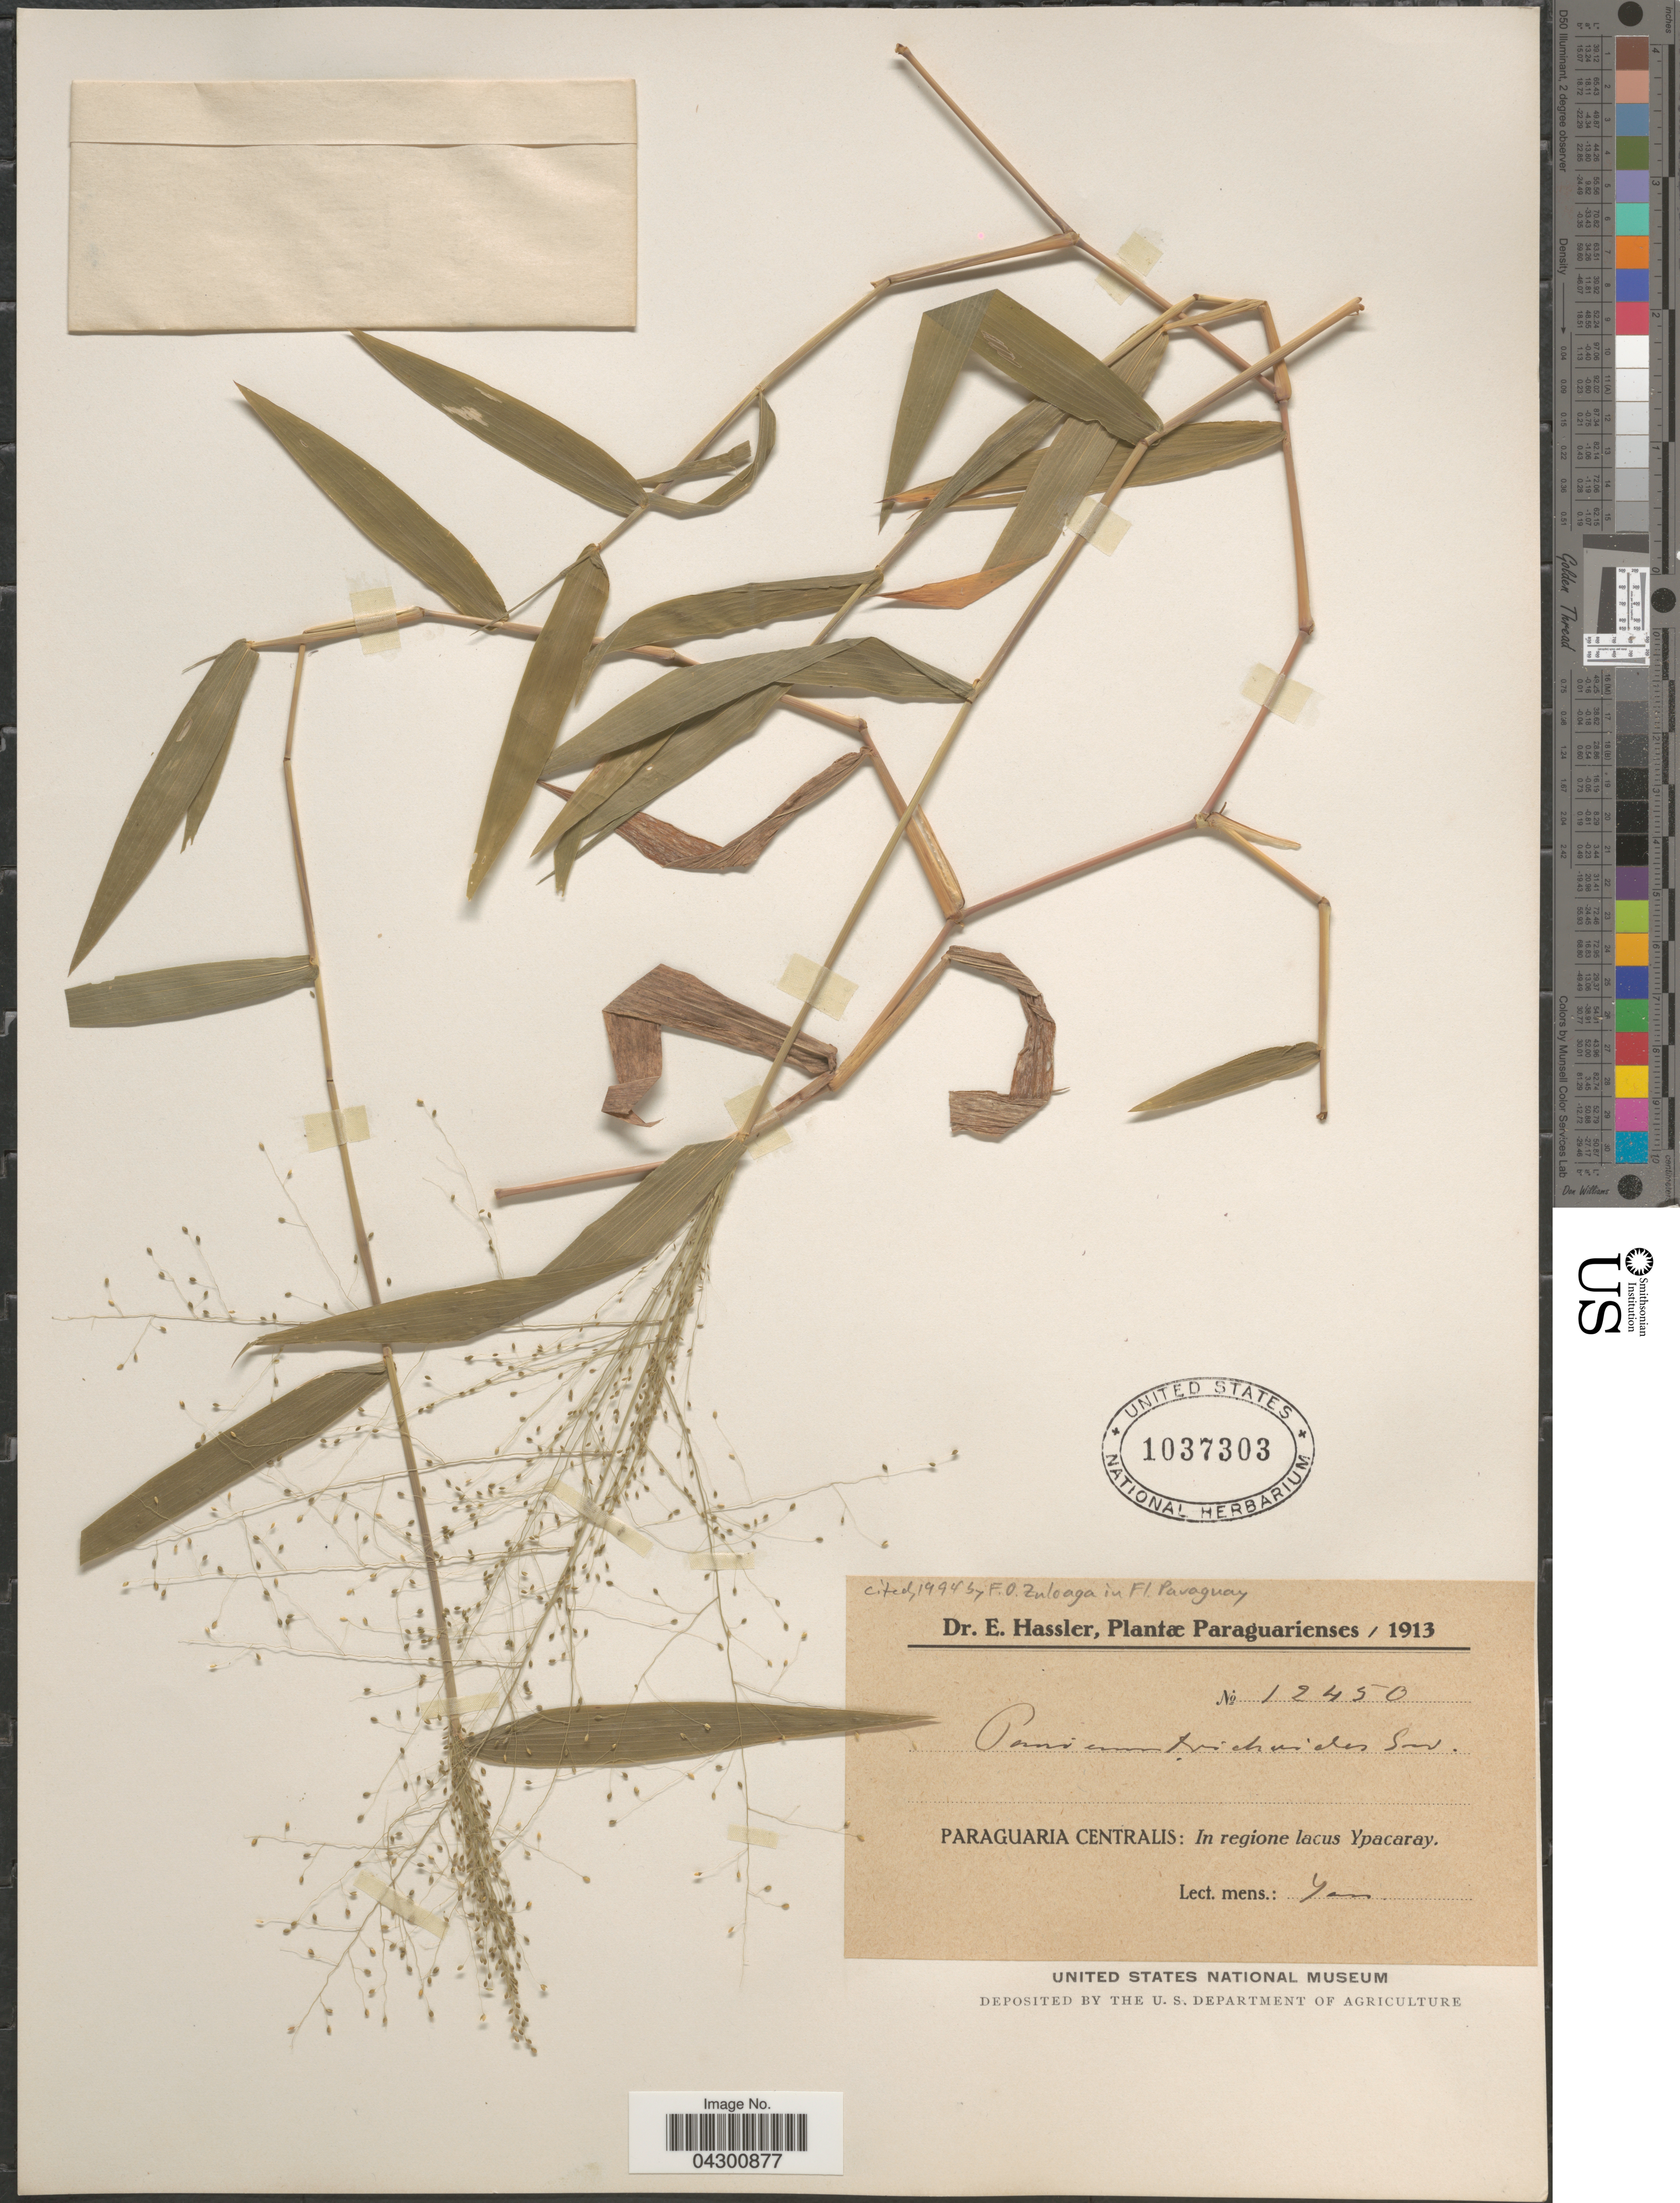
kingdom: Plantae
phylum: Tracheophyta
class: Liliopsida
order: Poales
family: Poaceae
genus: Panicum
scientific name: Panicum trichanthum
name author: Nees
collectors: E. Hassler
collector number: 12450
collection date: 1913-01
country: Paraguay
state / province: Paraguari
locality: Paraguaria Centralis: In regione lacus Ypacaray.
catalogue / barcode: US 1037303